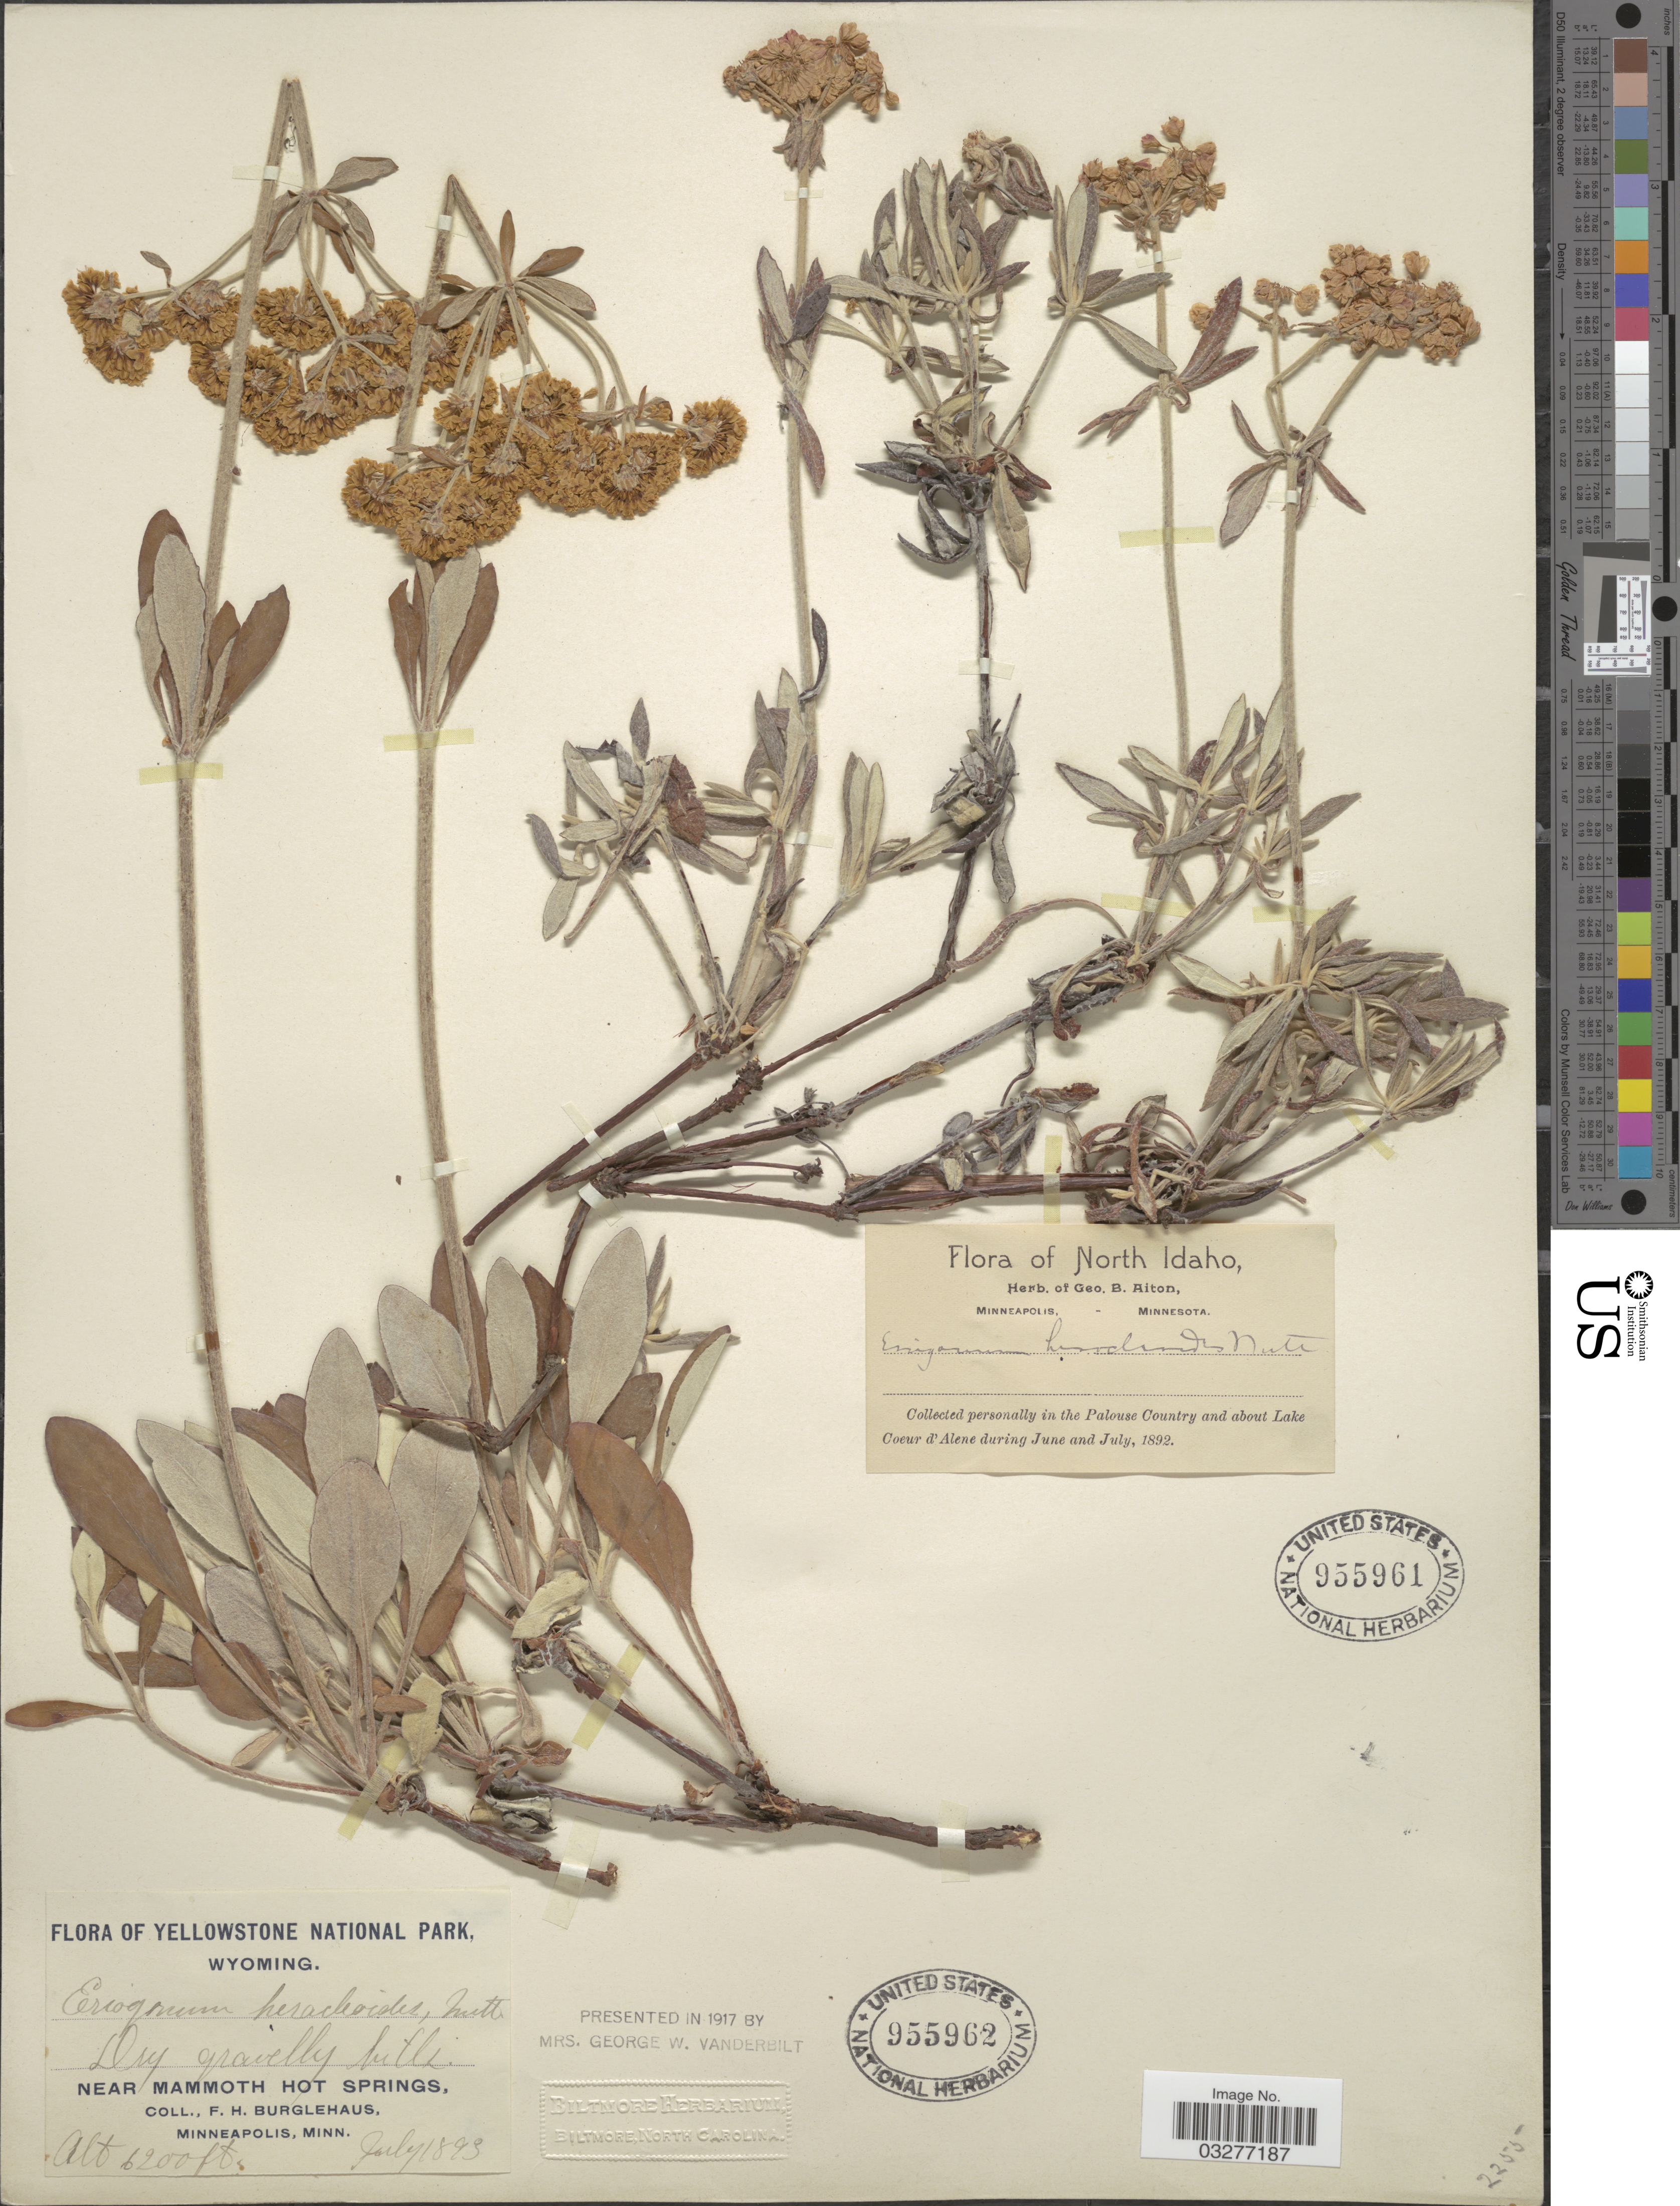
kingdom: Plantae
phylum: Tracheophyta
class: Magnoliopsida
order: Caryophyllales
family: Polygonaceae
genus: Eriogonum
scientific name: Eriogonum heracleoides var. heracleoides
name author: Nutt.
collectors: ex herb. Geo. B. Aiton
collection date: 1892-06/1892-07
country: United States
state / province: Idaho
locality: North Idaho. Palouse Country and about Lake Coeur d'Alene.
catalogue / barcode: US 955961